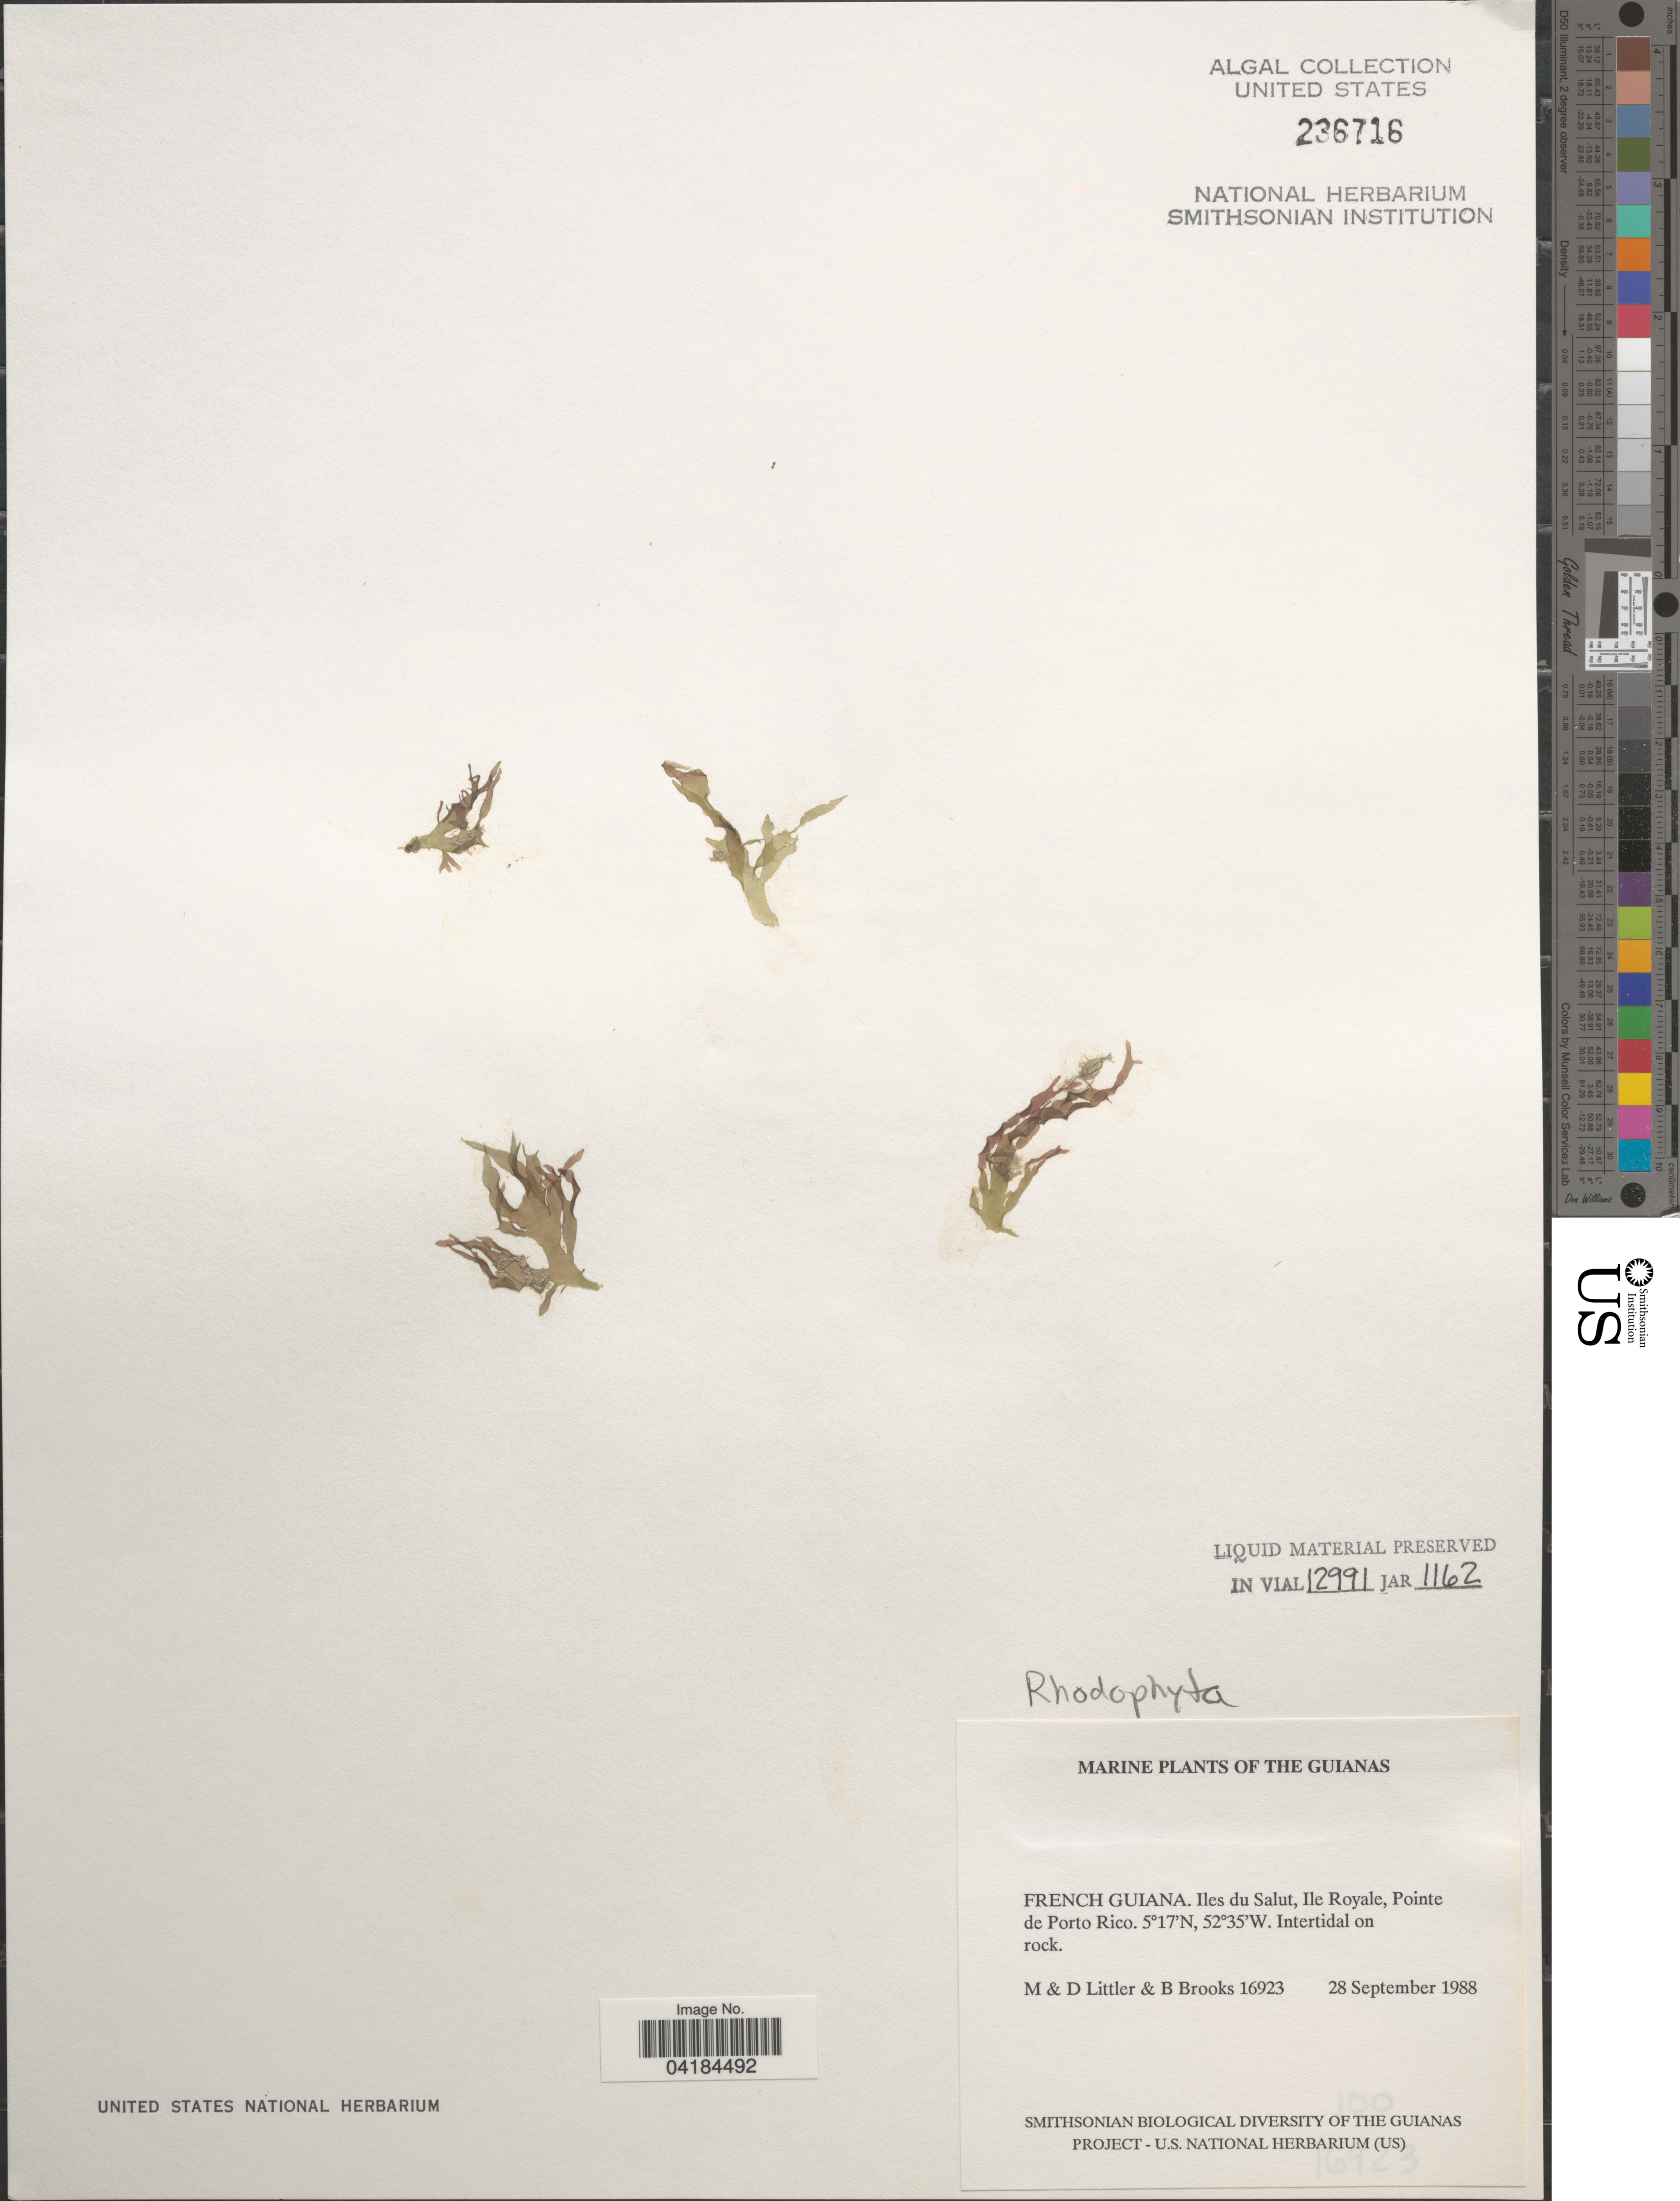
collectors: M. Littler, D. S. Littler & B. Brooks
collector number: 16923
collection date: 1988-09-28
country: French Guiana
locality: The Guianas. Iles du Salut, Ile Royale, Pointe de Porto Rico.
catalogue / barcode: US 236716